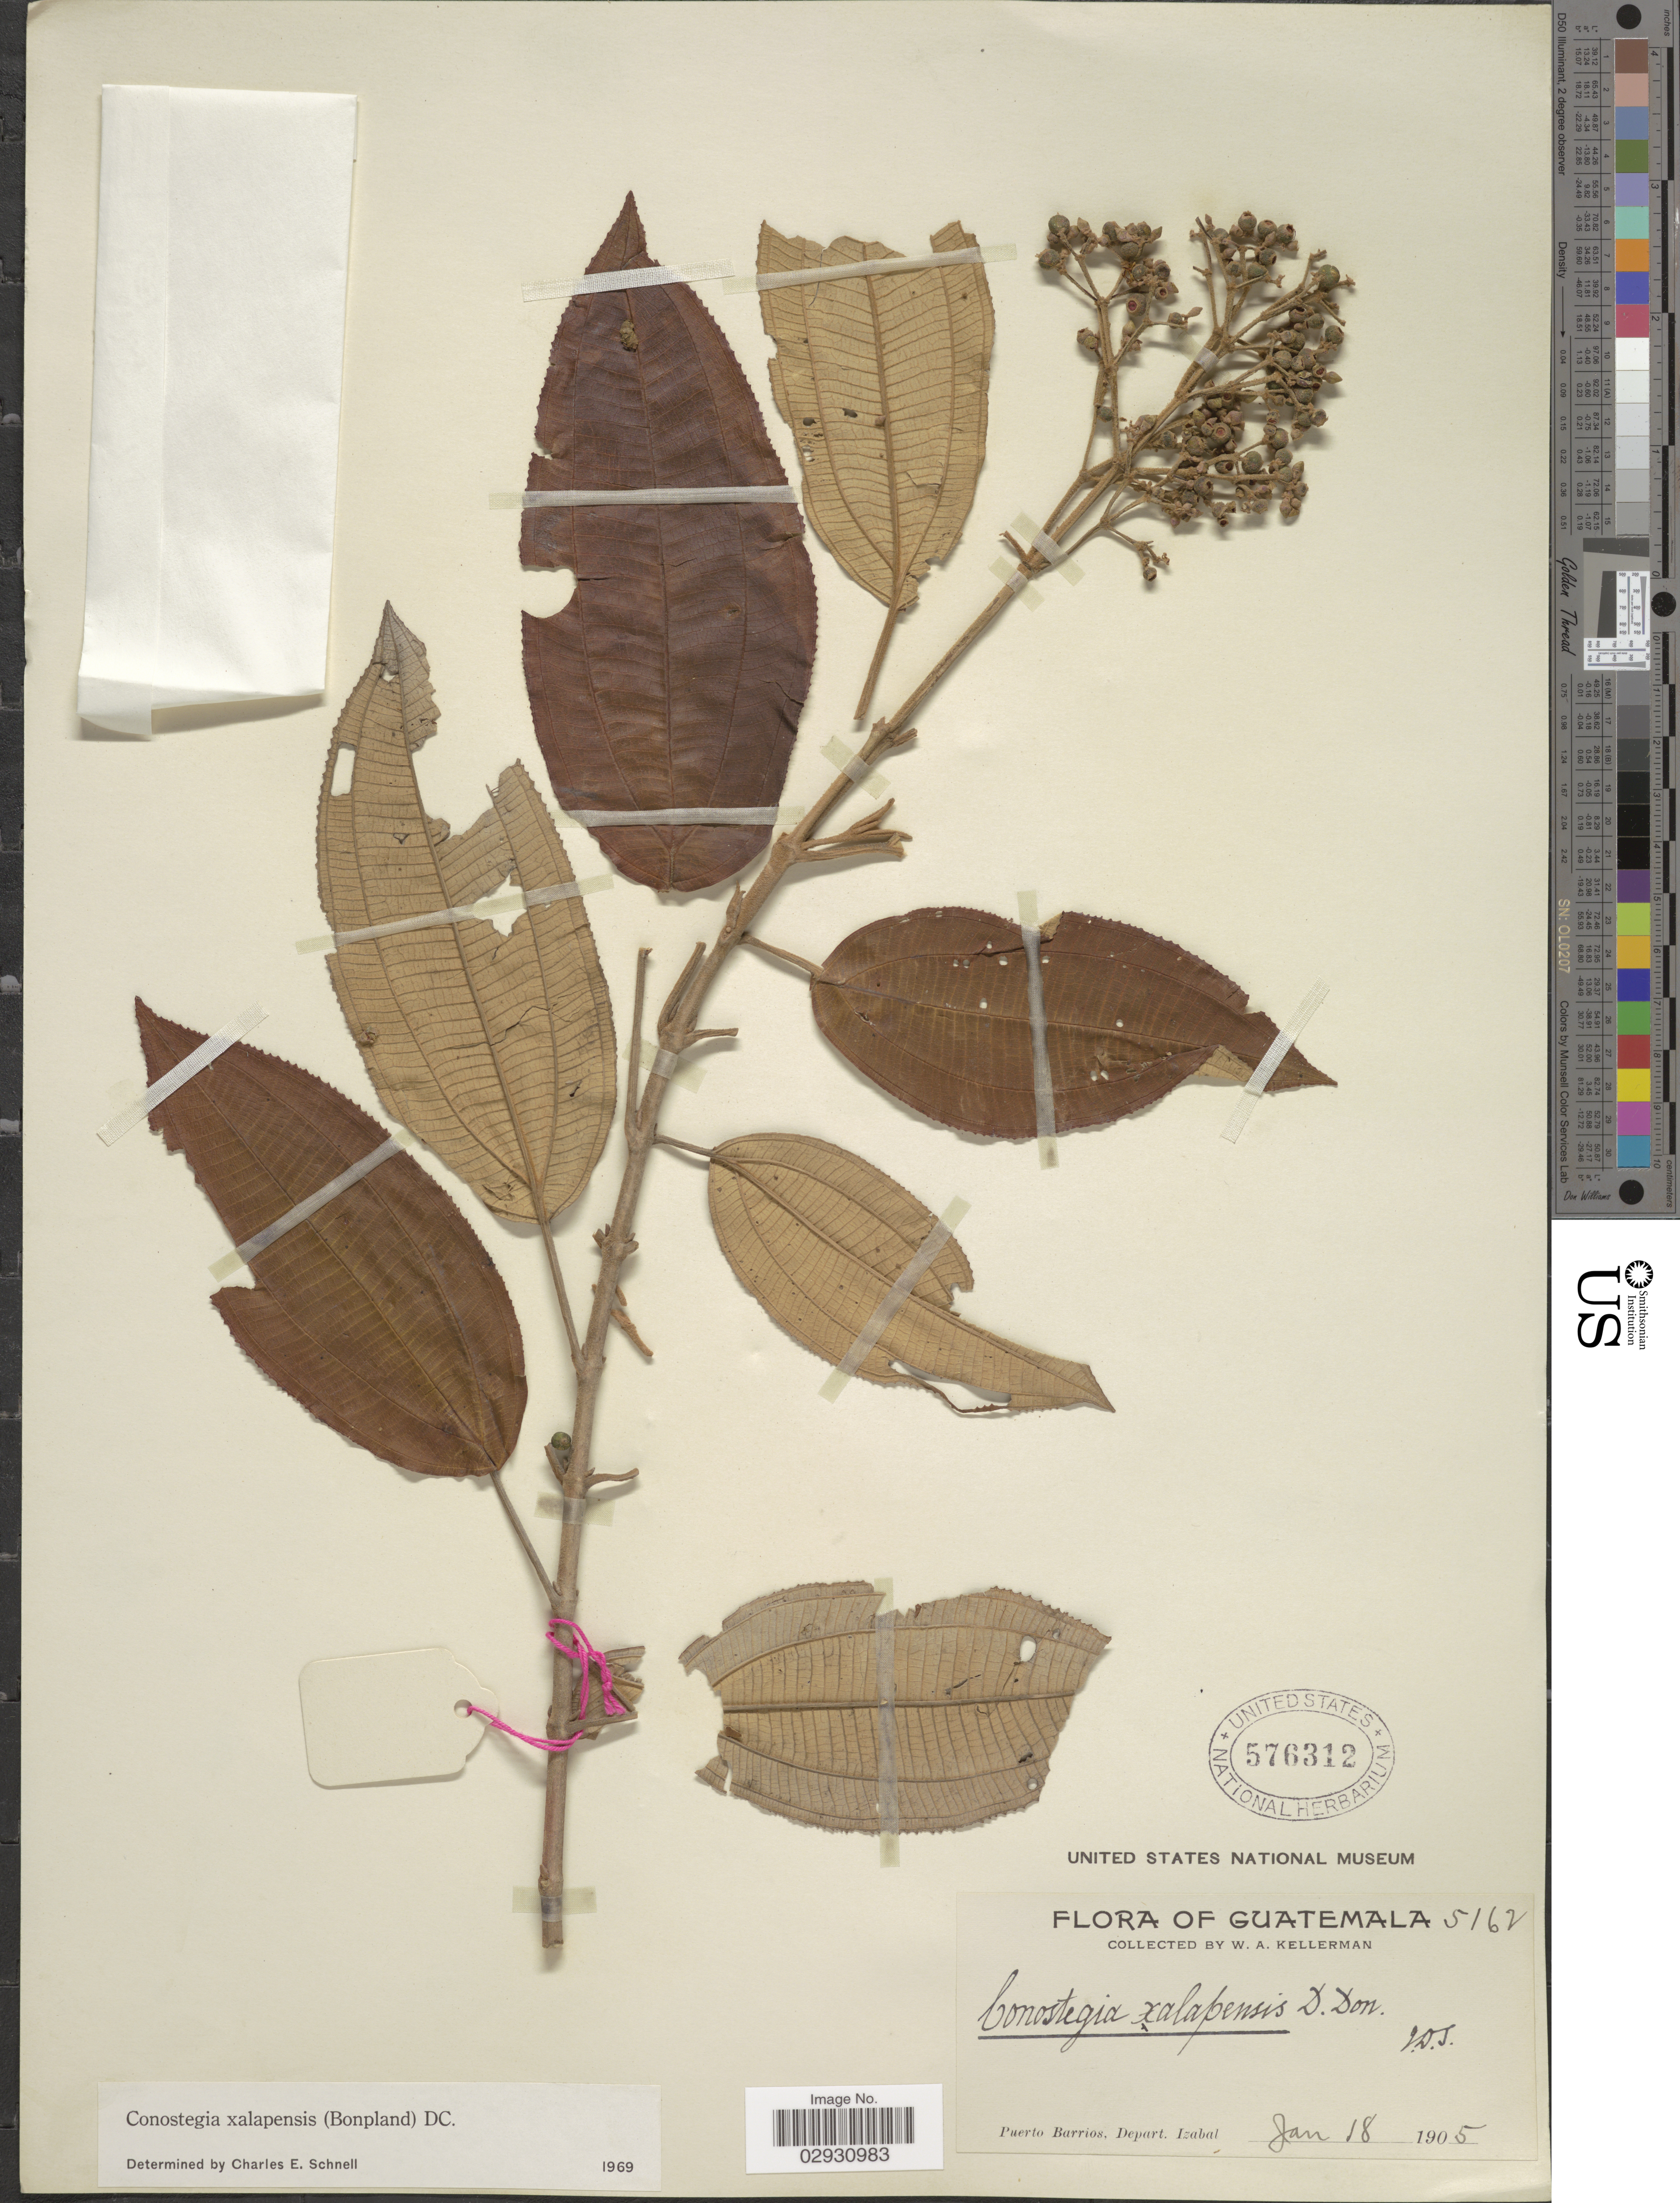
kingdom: Plantae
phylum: Tracheophyta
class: Magnoliopsida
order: Myrtales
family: Melastomataceae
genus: Conostegia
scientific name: Conostegia quadrangularis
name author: Schltdl. ex Steud.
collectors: W. Kellerman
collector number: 5162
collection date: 1905-01-18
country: Guatemala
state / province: Izabal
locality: Puerto Barrios, Depart. Izabal.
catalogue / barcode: US 576312